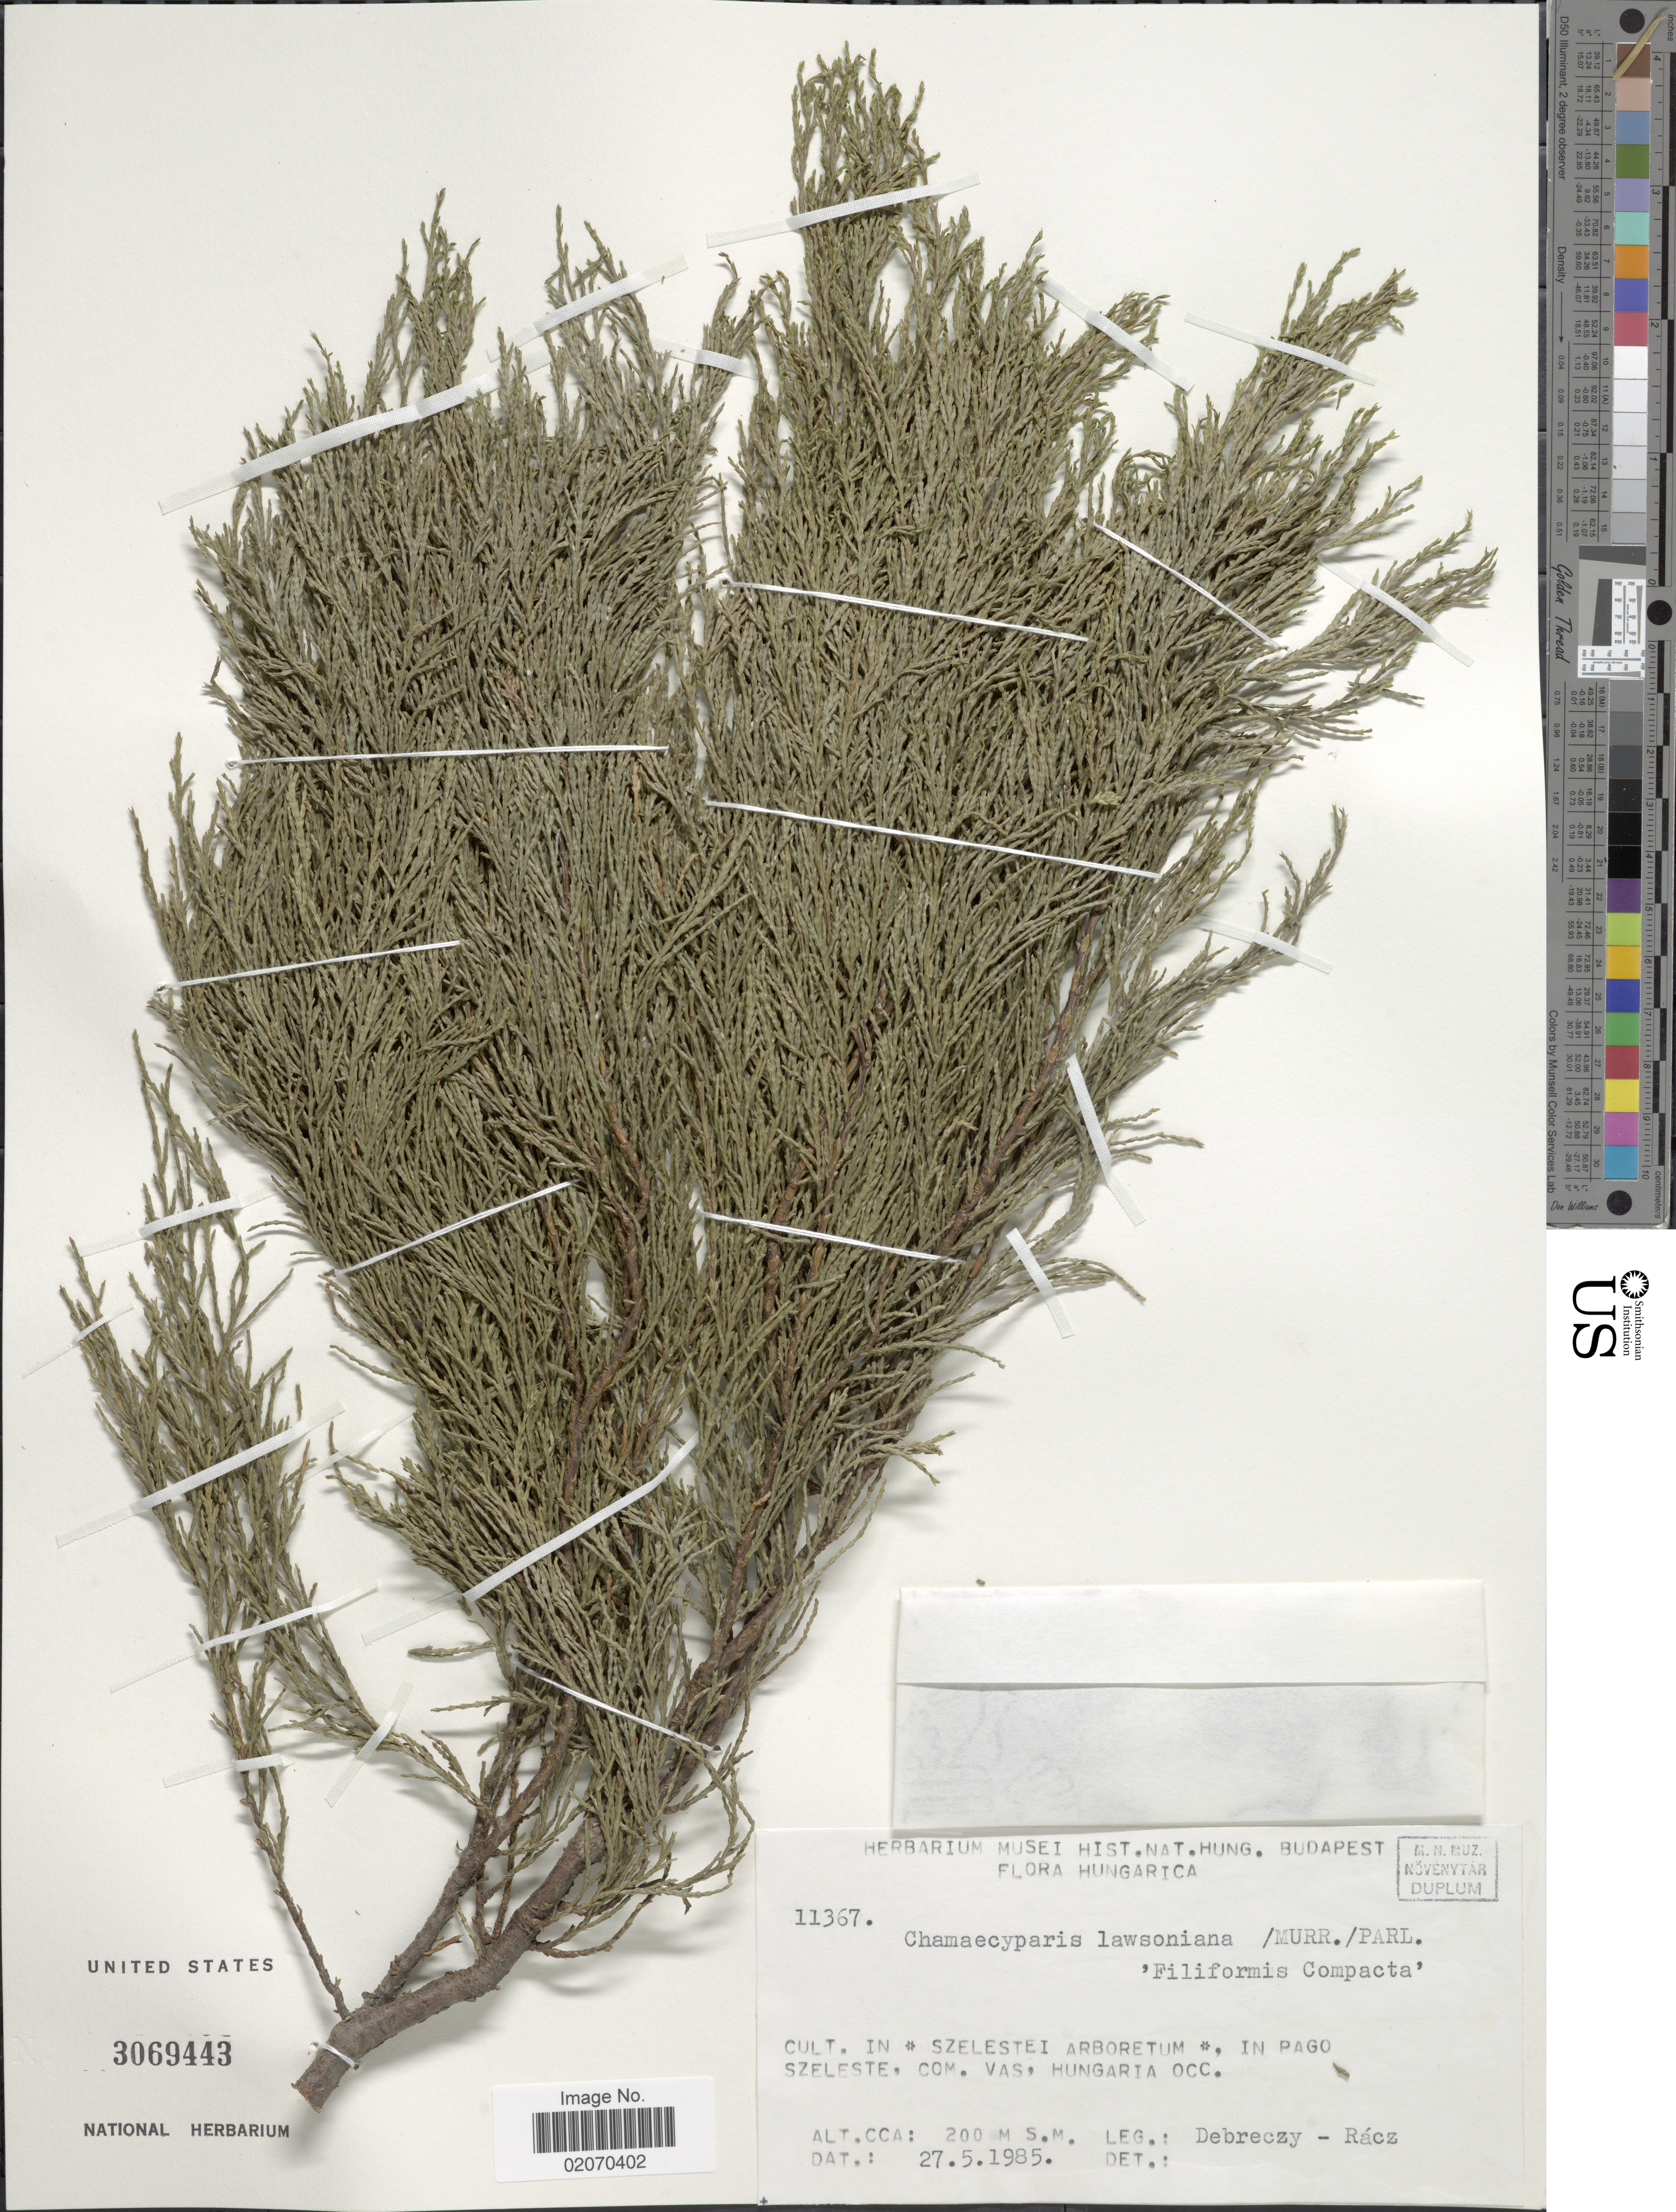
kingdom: Plantae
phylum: Tracheophyta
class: Pinopsida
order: Pinales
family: Cupressaceae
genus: Chamaecyparis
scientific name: Chamaecyparis lawsoniana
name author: (A. Murray bis) Parl.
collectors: Debreczy & Rácz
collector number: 11367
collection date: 1985-05-27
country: Hungary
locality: Szelestei Arboretum, in pago Szeleste, com. vas. Hungaria Occ.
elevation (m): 200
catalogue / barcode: US 3069443